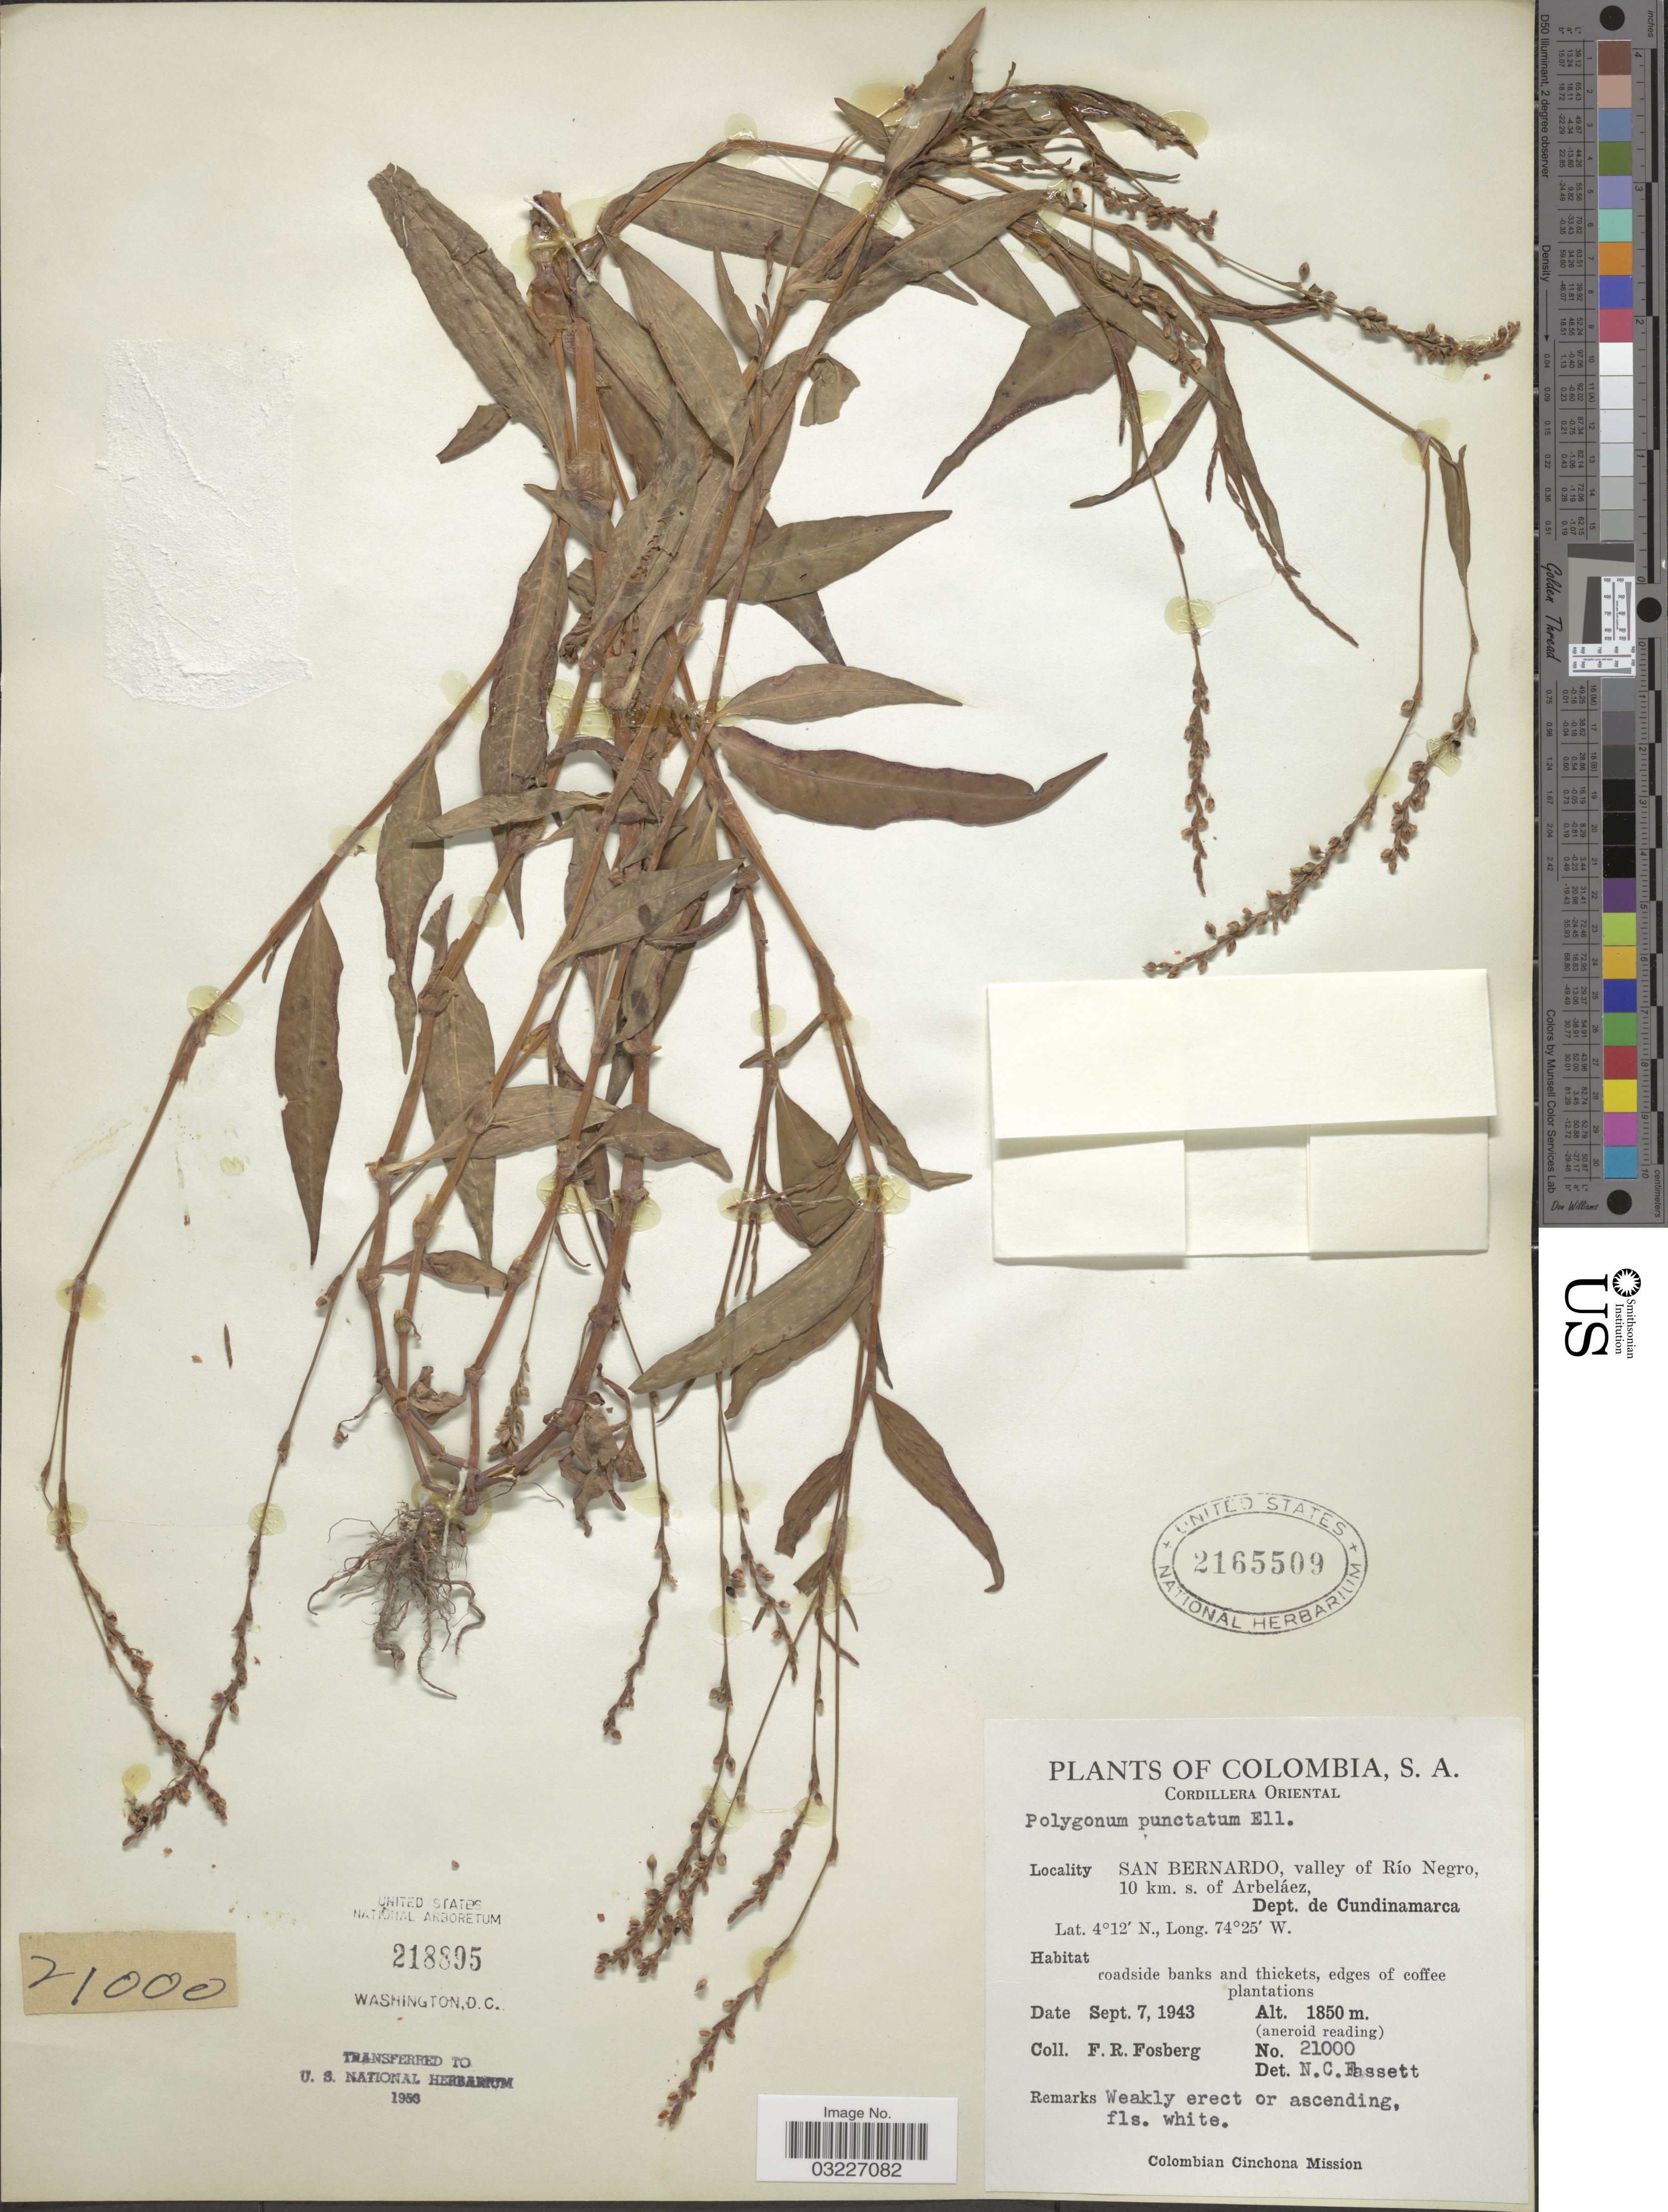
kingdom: Plantae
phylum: Tracheophyta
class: Magnoliopsida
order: Caryophyllales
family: Polygonaceae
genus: Polygonum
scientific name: Polygonum opelousanum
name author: Riddell ex Small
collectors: F. R. Fosberg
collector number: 21000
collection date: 1943-09-07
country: Colombia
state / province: Cundinamarca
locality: Cordillera Oriental. San Bernardo, valley of Río Negro, 10 km. s. of Arbeláez. Dept. de Cundinamarca.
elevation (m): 1850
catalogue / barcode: US 2165509